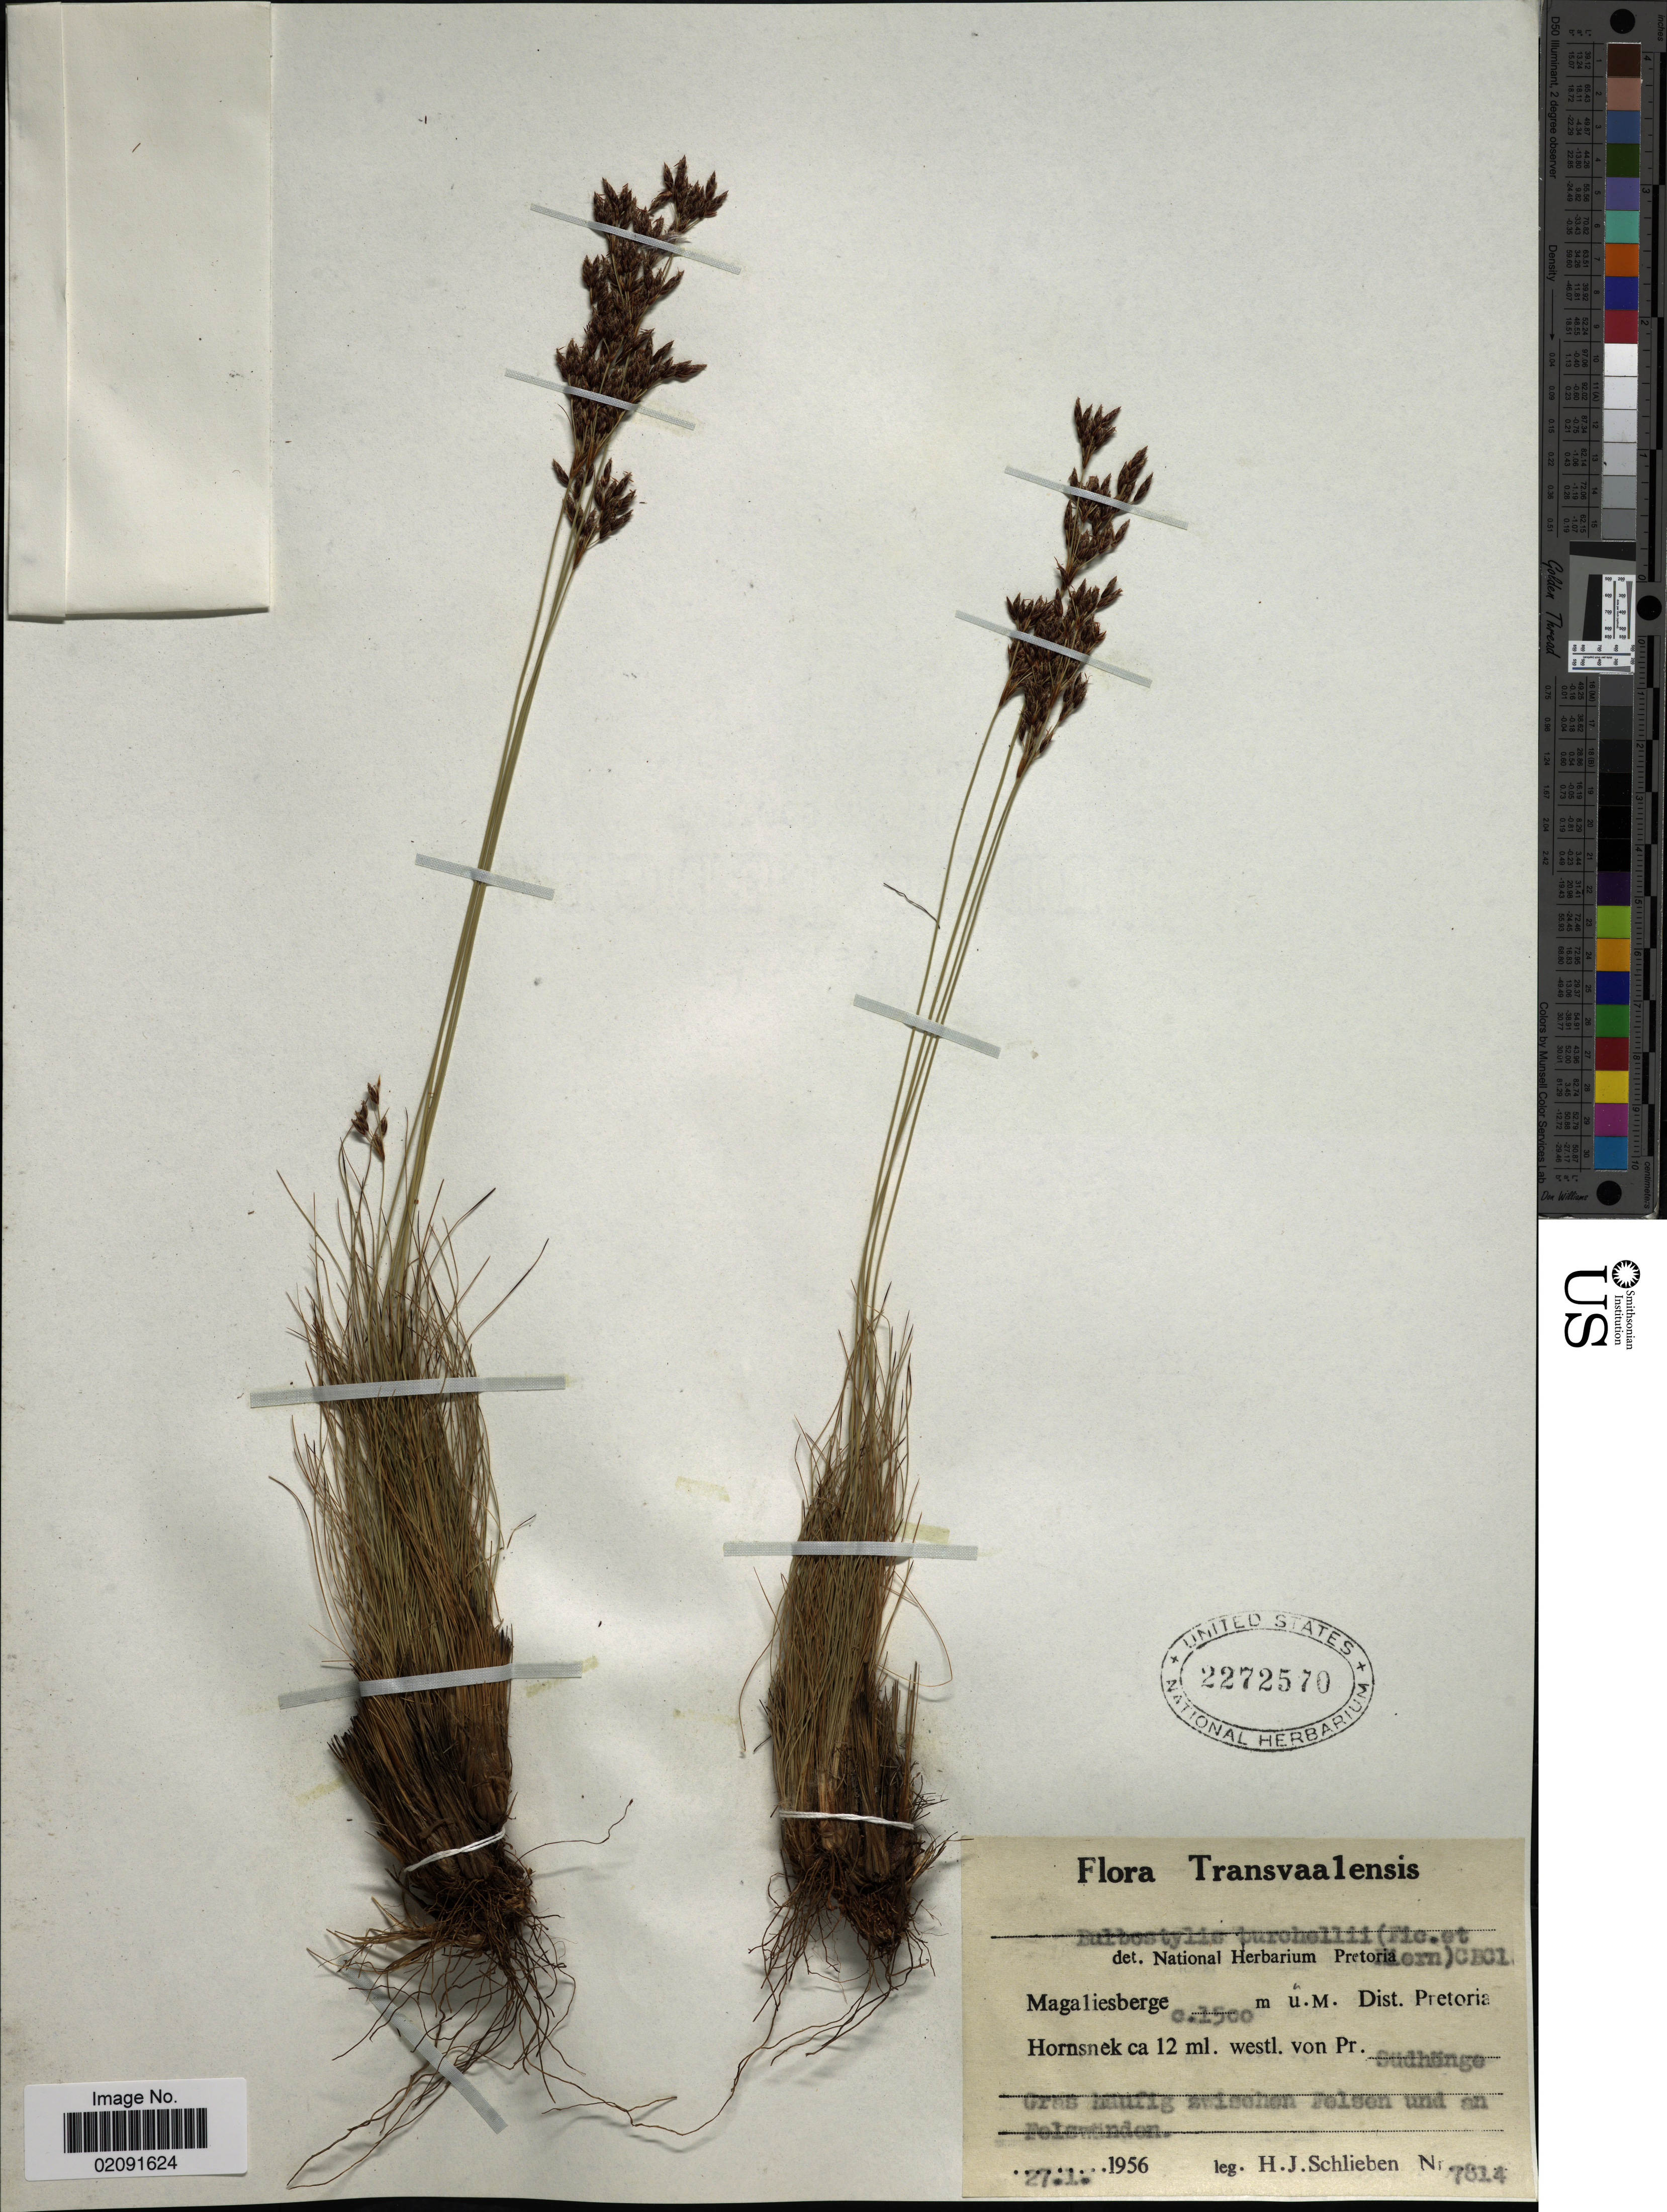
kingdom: Plantae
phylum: Tracheophyta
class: Liliopsida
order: Poales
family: Cyperaceae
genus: Bulbostylis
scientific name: Bulbostylis burchellii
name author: (Ficalho & Hiern) C.B. Clarke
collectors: H. J. Schlieben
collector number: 7814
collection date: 1956-01-27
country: South Africa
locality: Transvaalensis. Magaliesberge. Dist. Pretoria. Hornsnek ca 12 ml. westl. von Pr. Südhänge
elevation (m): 1500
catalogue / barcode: US 2272570